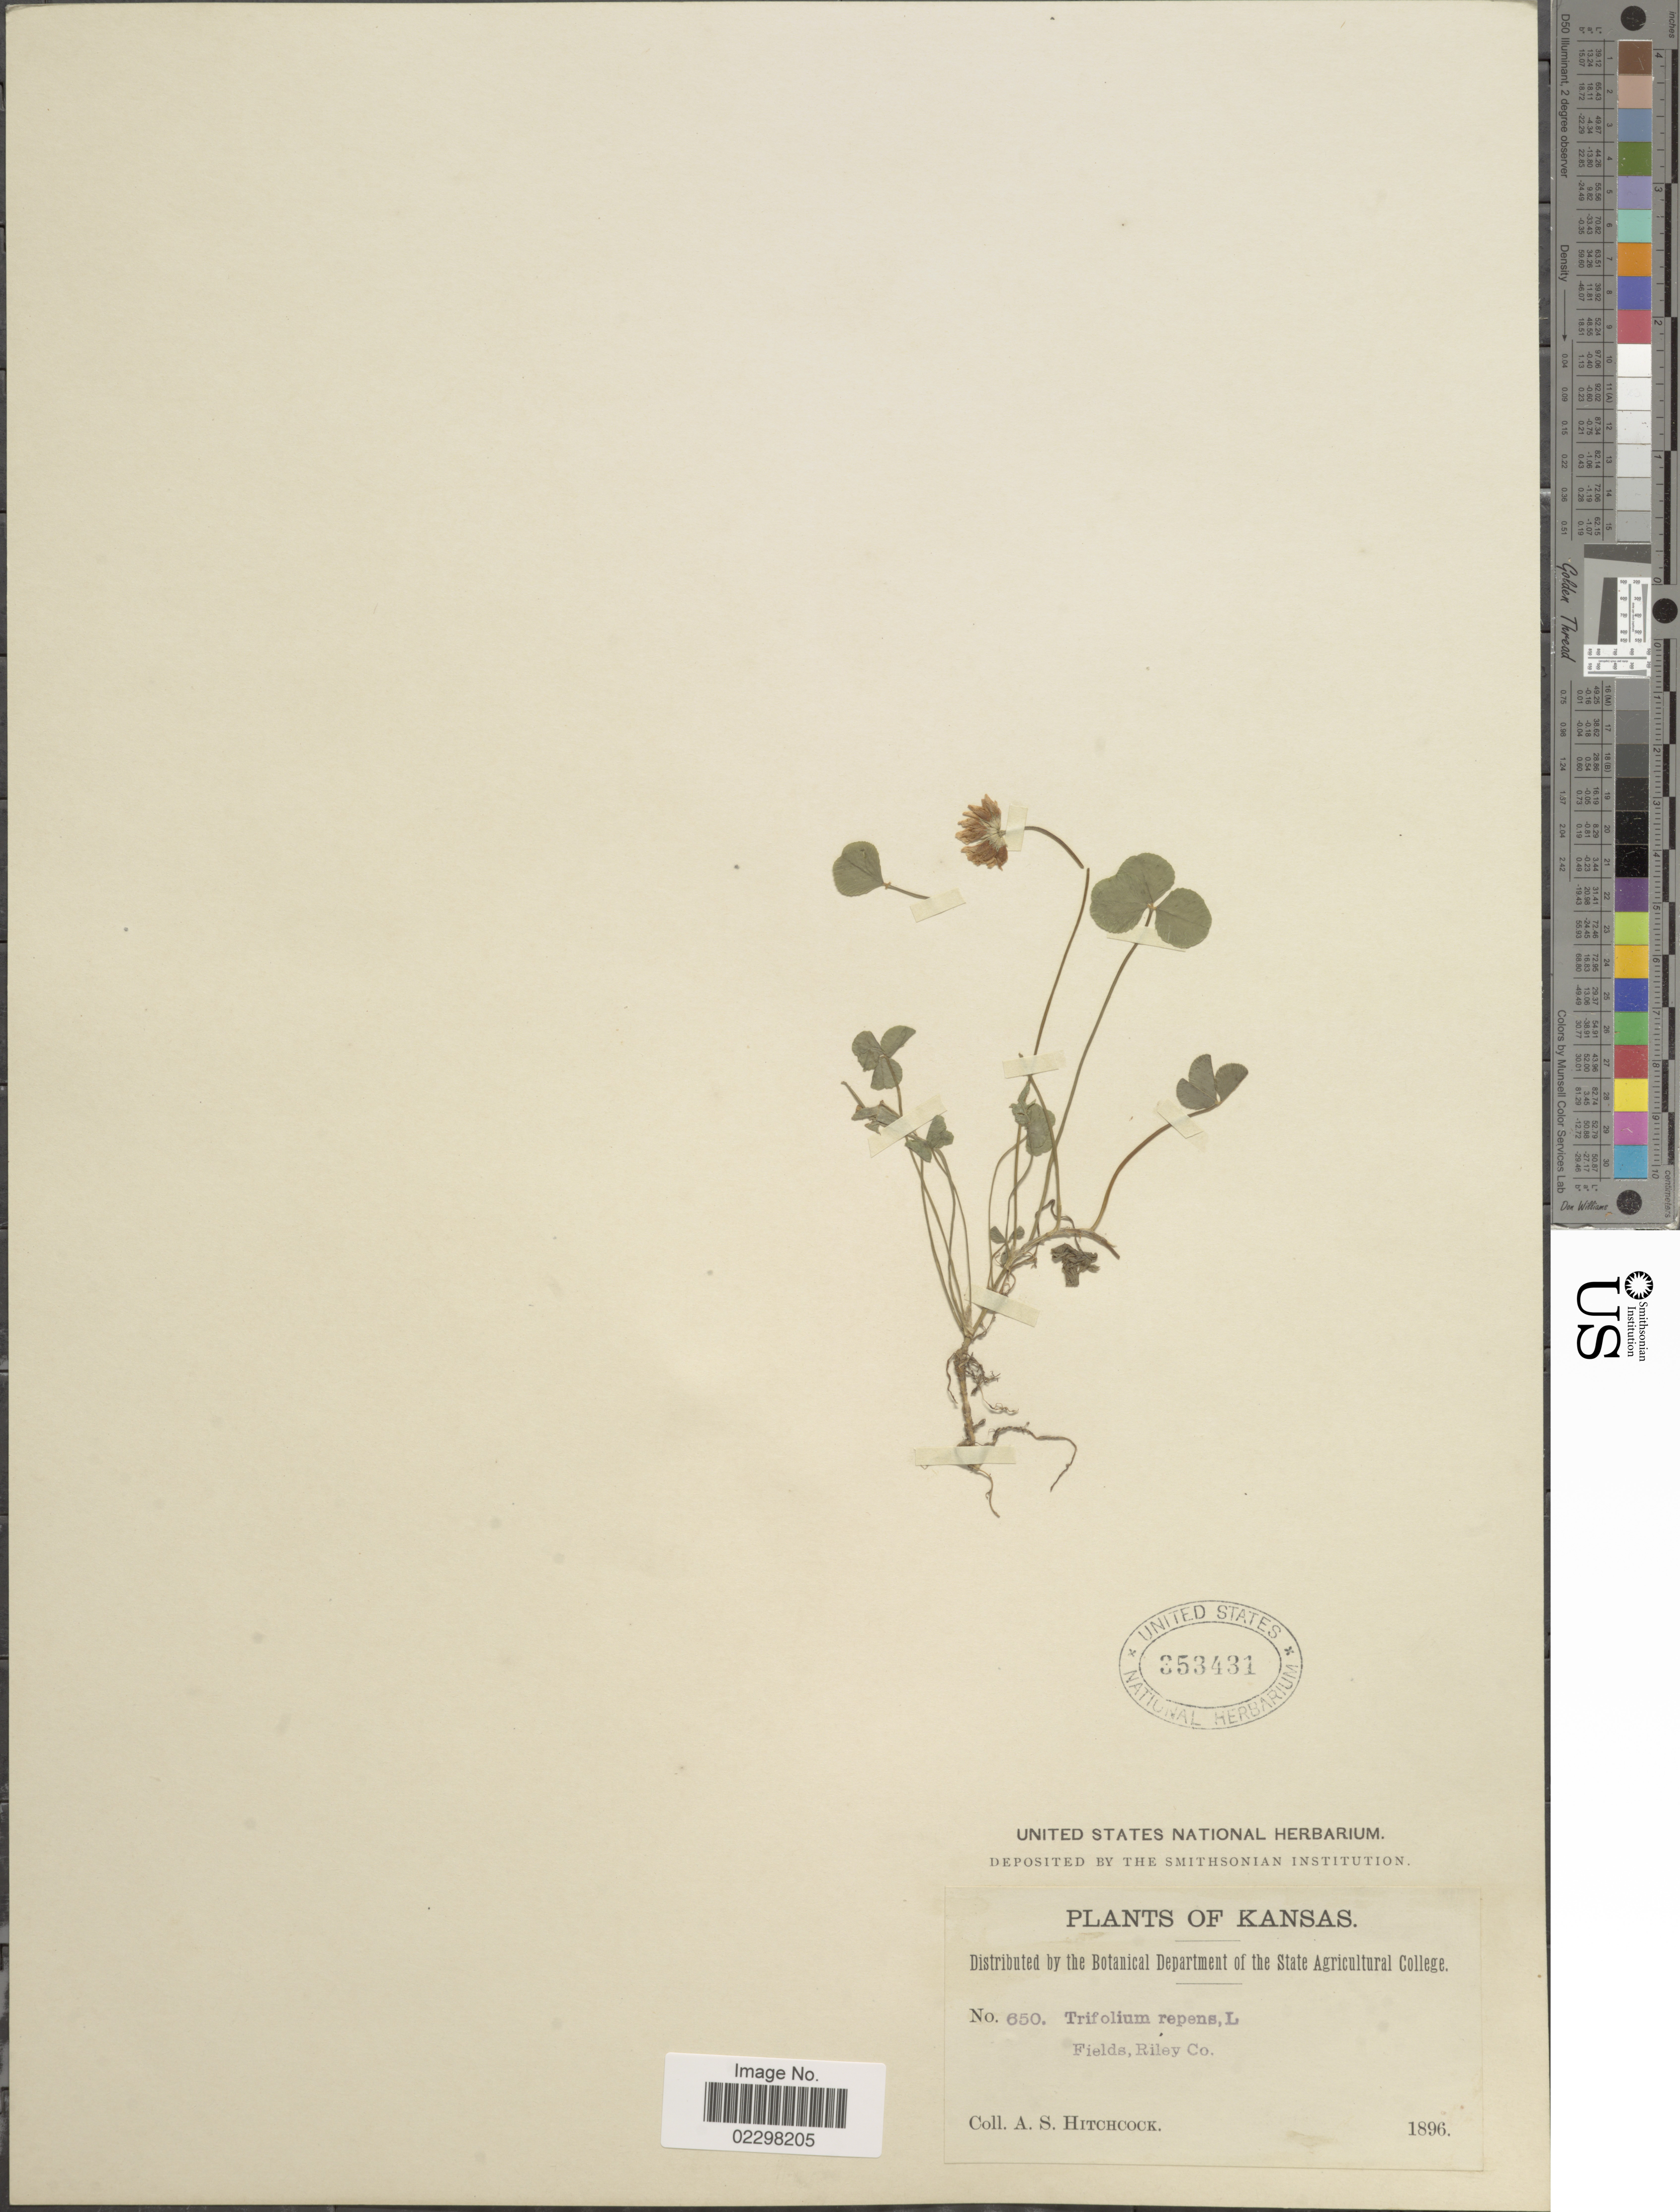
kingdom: Plantae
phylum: Tracheophyta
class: Magnoliopsida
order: Fabales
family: Fabaceae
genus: Trifolium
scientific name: Trifolium repens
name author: L.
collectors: A. S. Hitchcock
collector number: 650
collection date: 1896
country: United States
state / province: Kansas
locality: Fields, Riley Co.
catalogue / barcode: US 353431